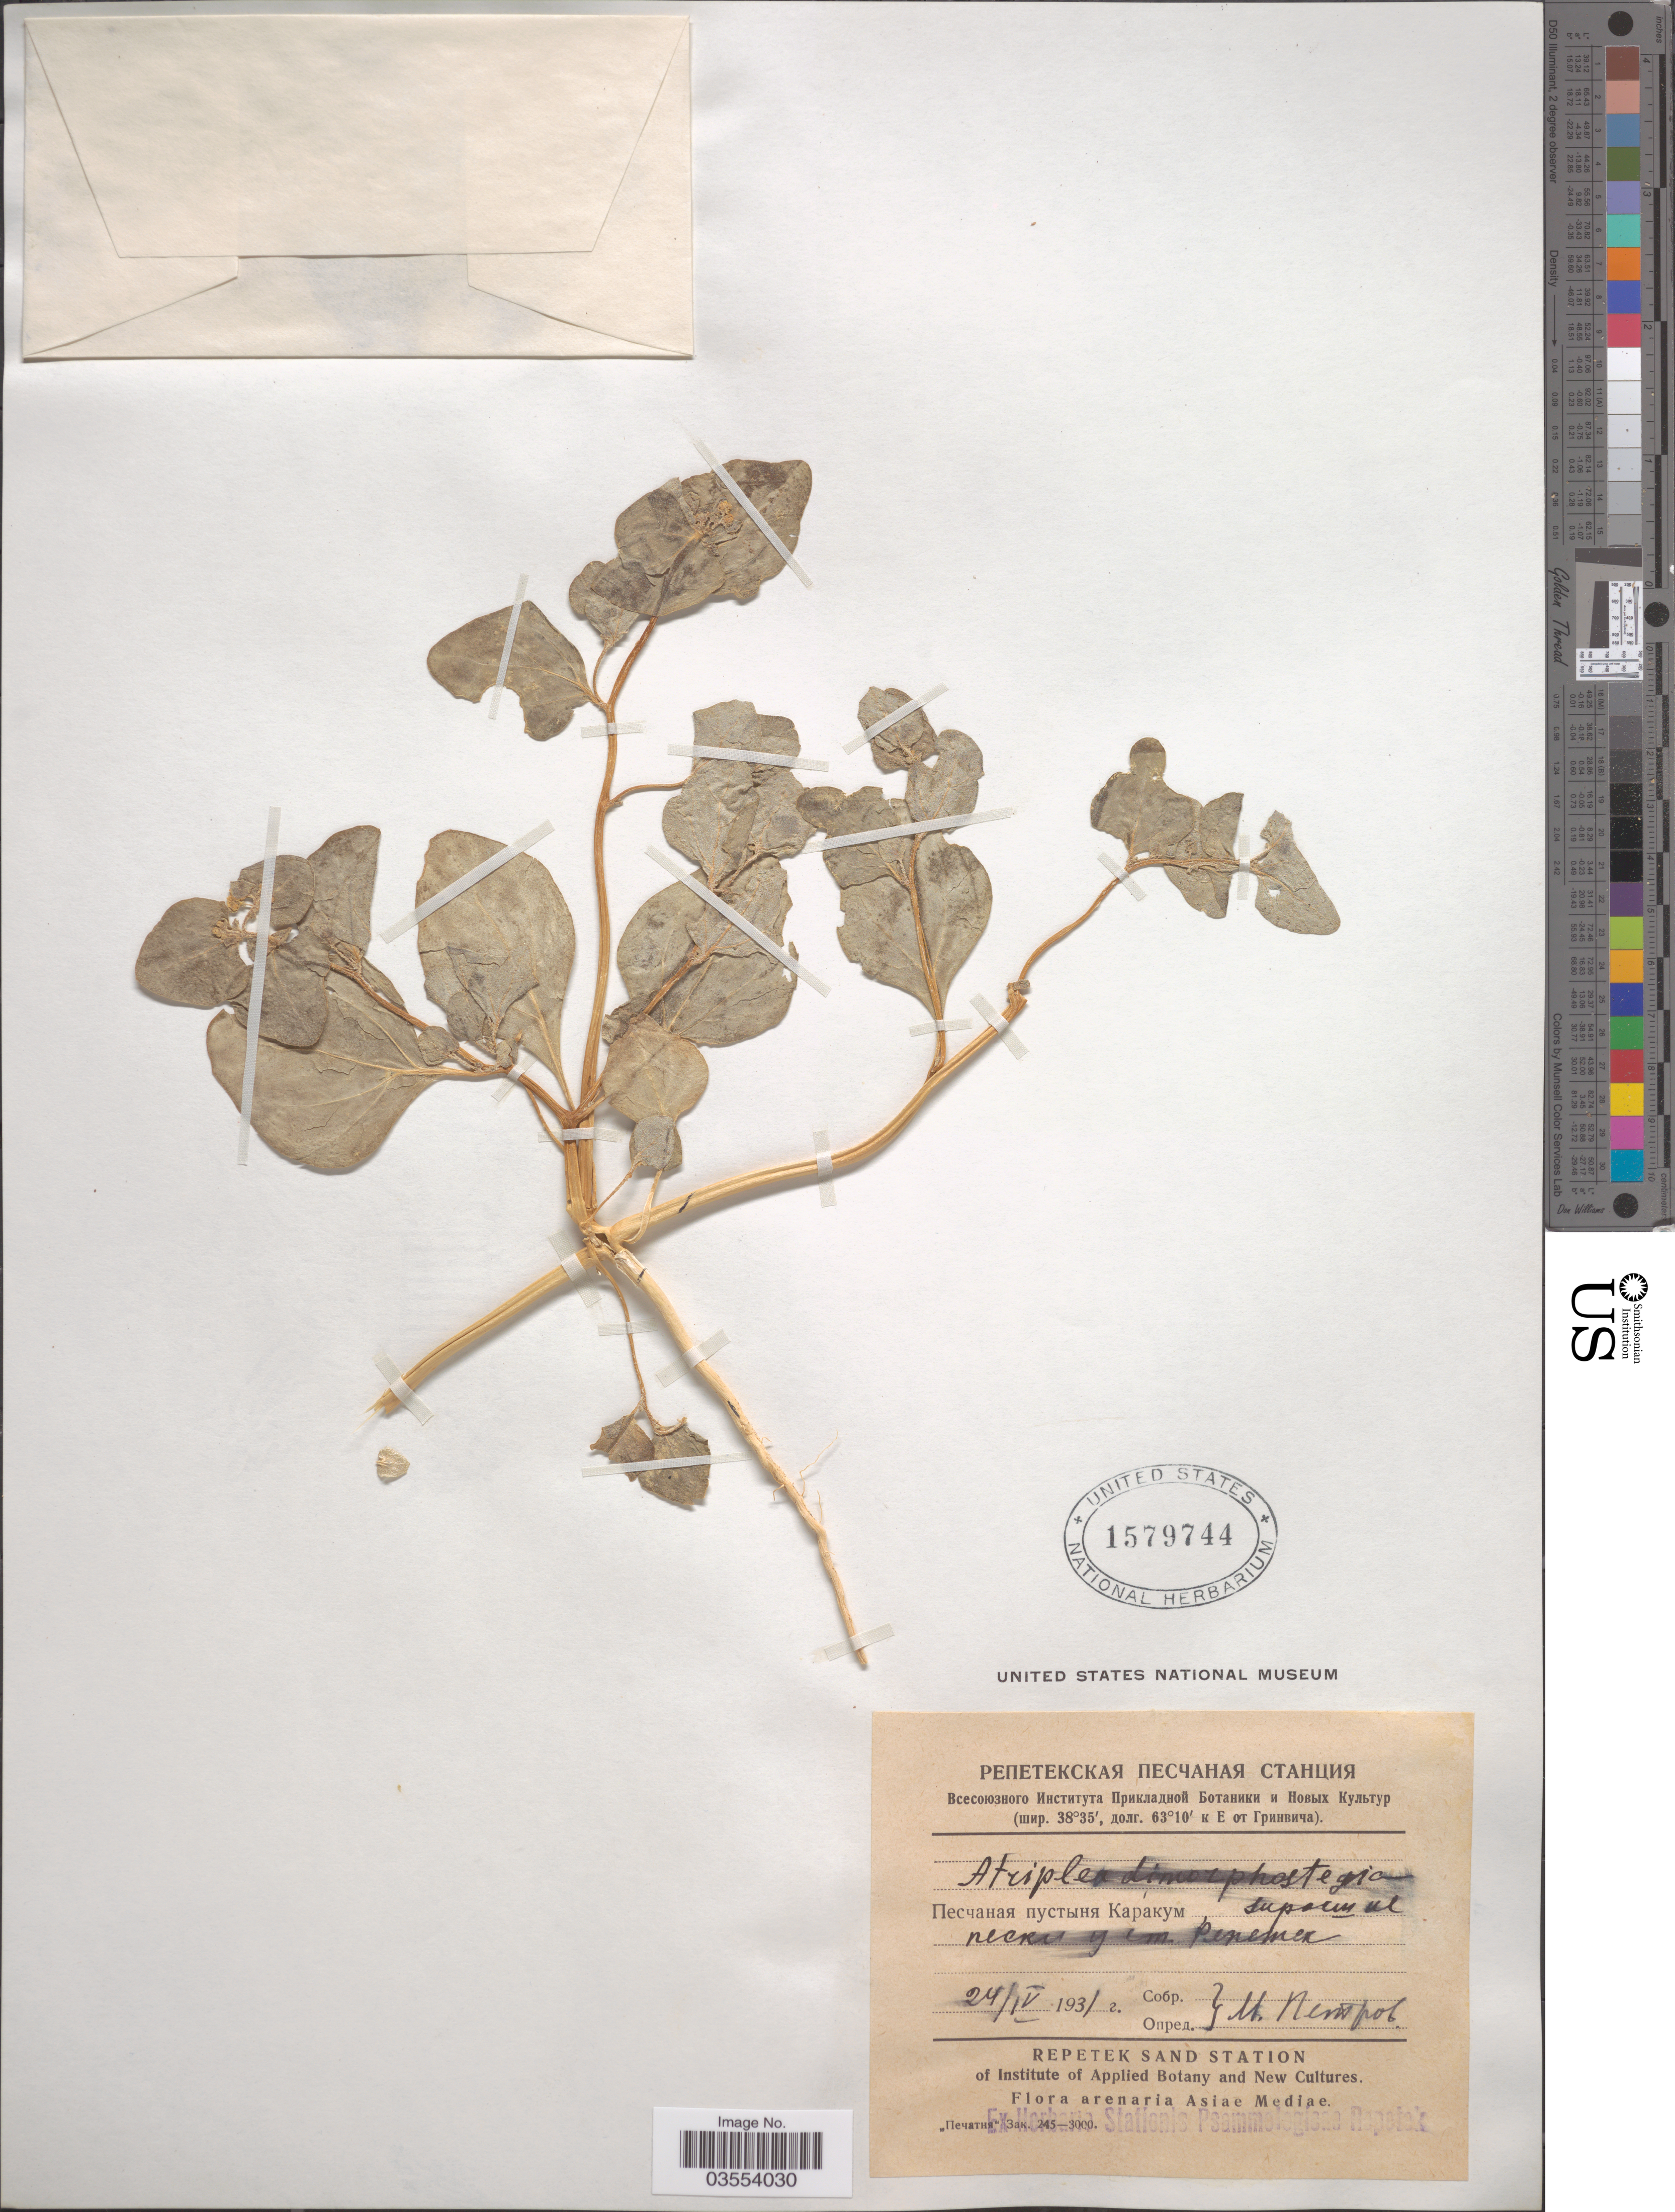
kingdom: Plantae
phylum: Tracheophyta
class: Magnoliopsida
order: Caryophyllales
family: Amaranthaceae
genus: Atriplex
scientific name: Atriplex dimorphostegia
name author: Kar. & Kir.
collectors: M. Petrov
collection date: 1931-04-24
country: Turkmenistan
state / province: Lebap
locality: Karakum Desert, near Repetek Station.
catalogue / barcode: US 1579744